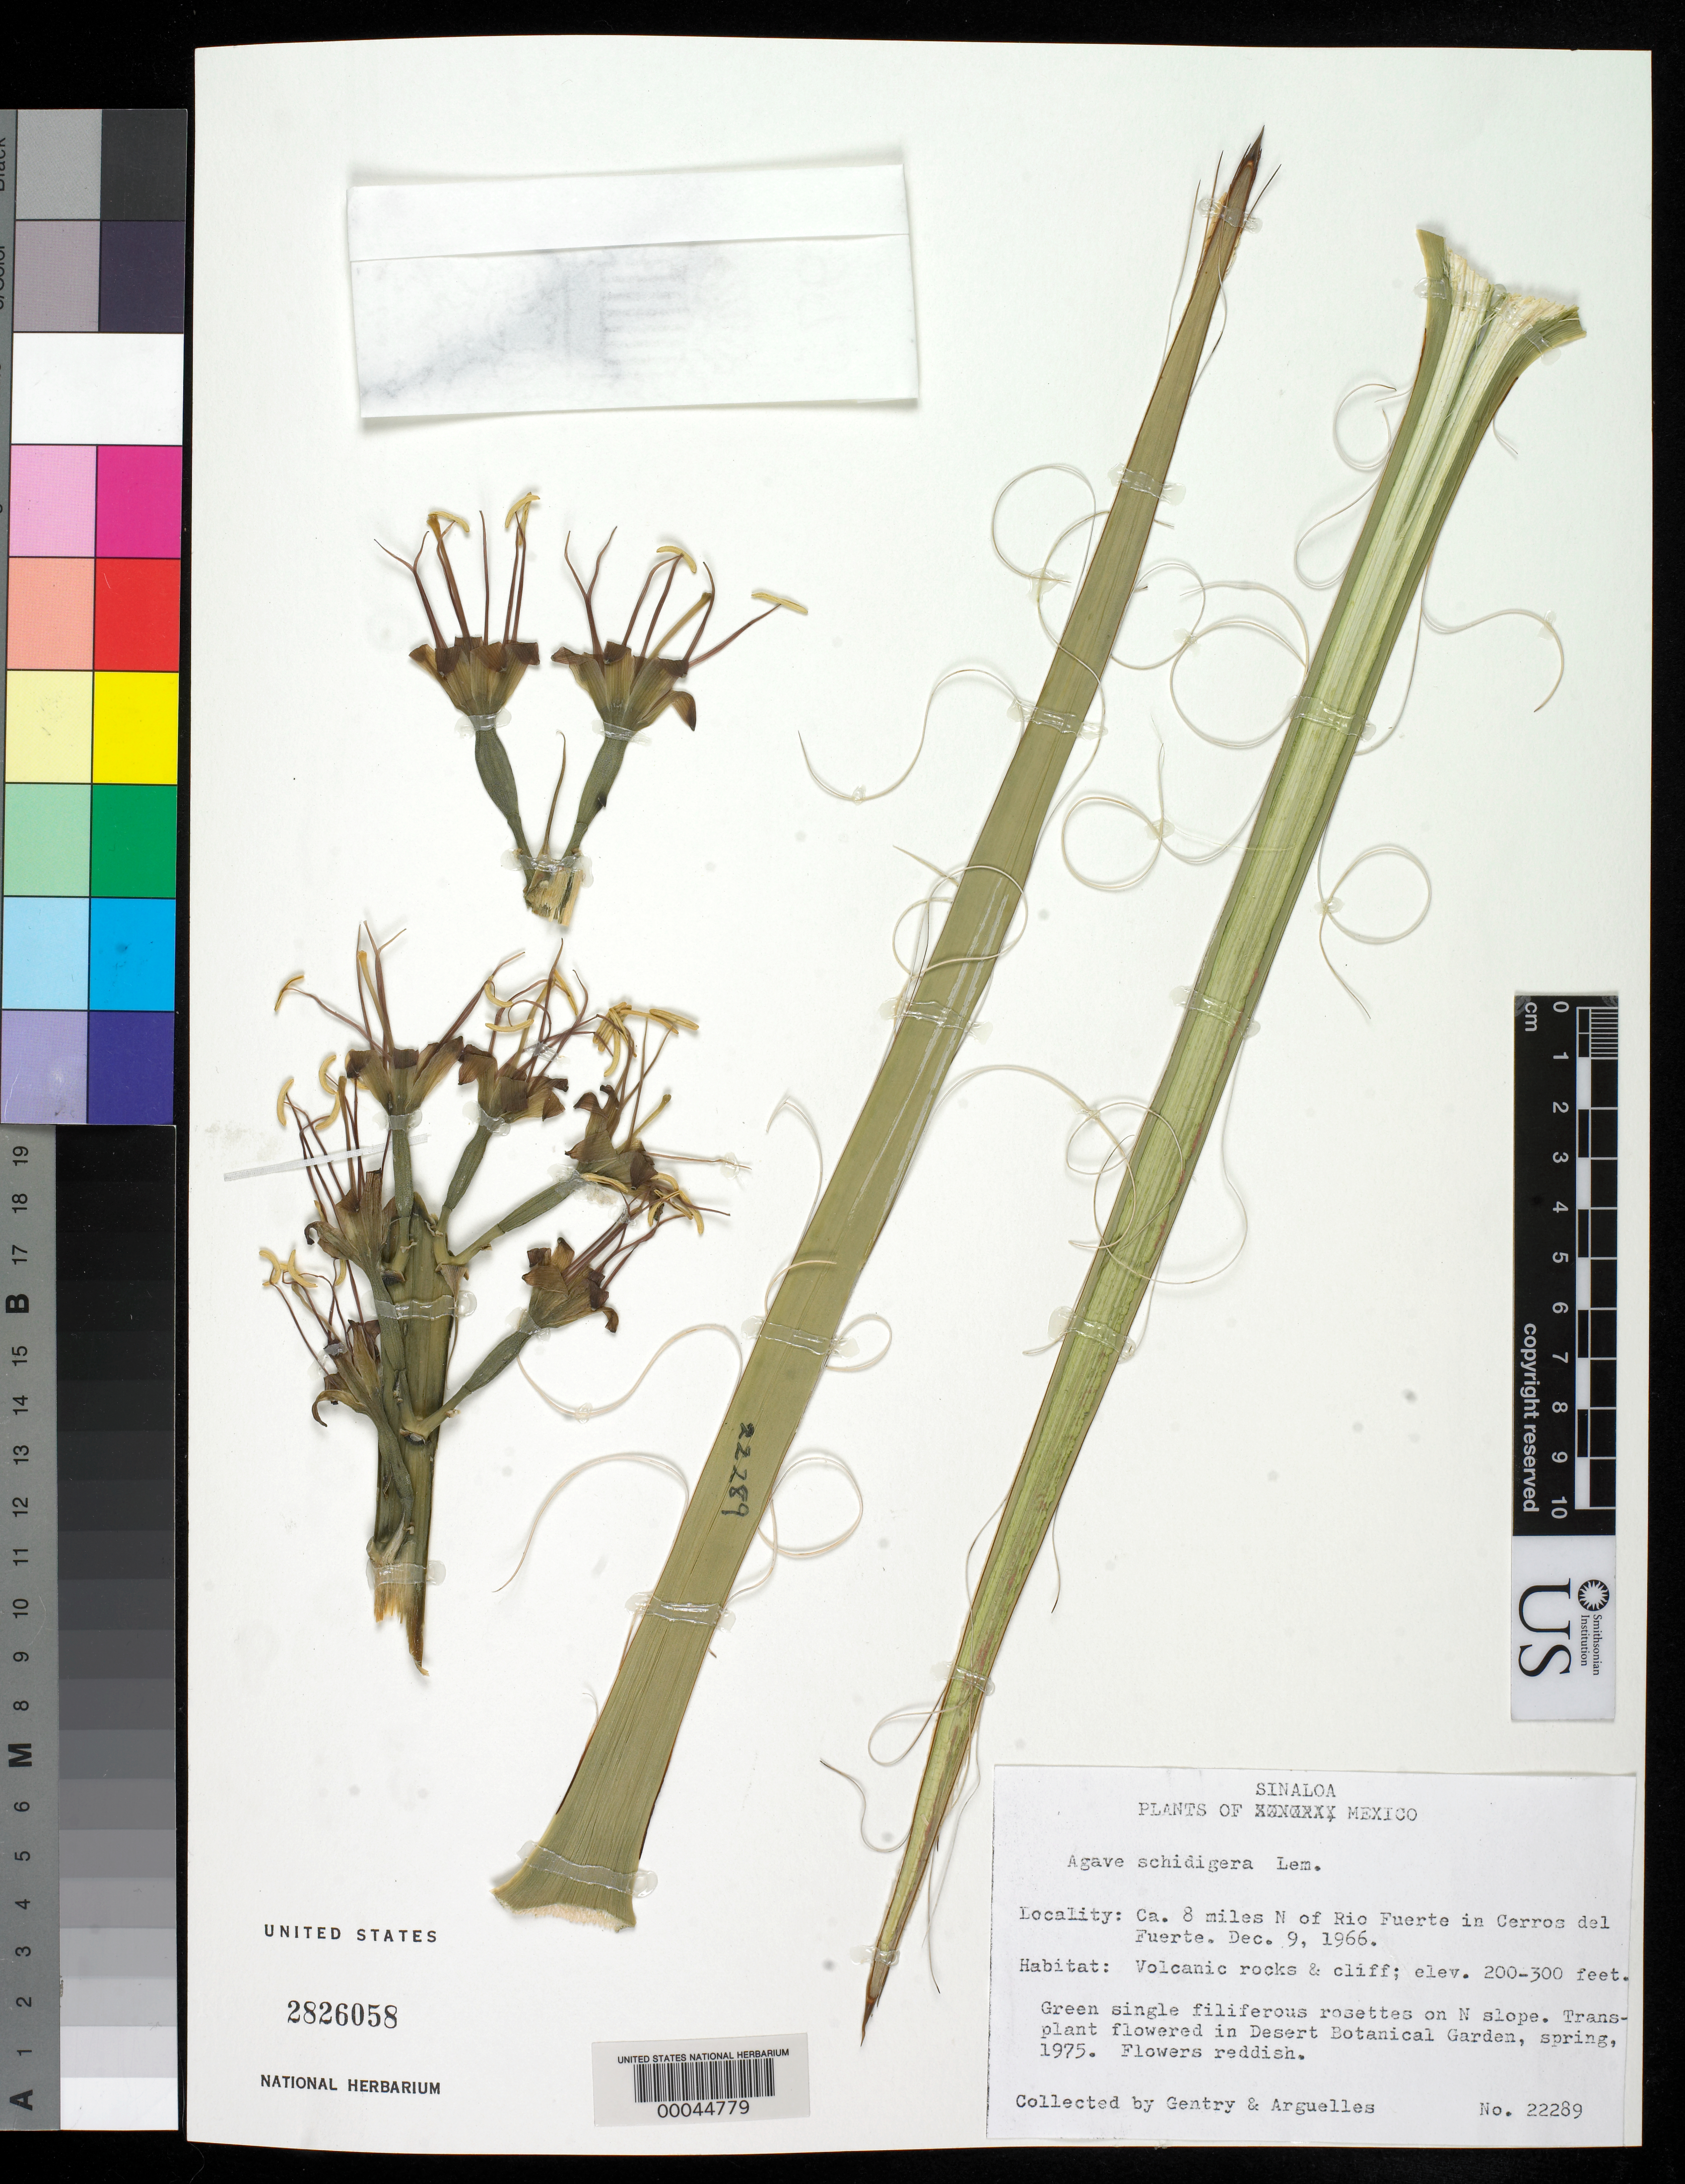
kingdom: Plantae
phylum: Tracheophyta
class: Liliopsida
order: Asparagales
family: Asparagaceae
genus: Agave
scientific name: Agave schidigera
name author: Lem.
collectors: H. S. Gentry & J. Arguelles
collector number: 22289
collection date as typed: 09 Dec 1966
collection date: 1966-12-09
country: Mexico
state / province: Sinaloa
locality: Ca 8 mi N of rio fuerte in cerros del fuerte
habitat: Volcanic rocks & cliff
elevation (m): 61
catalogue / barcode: US 2826058